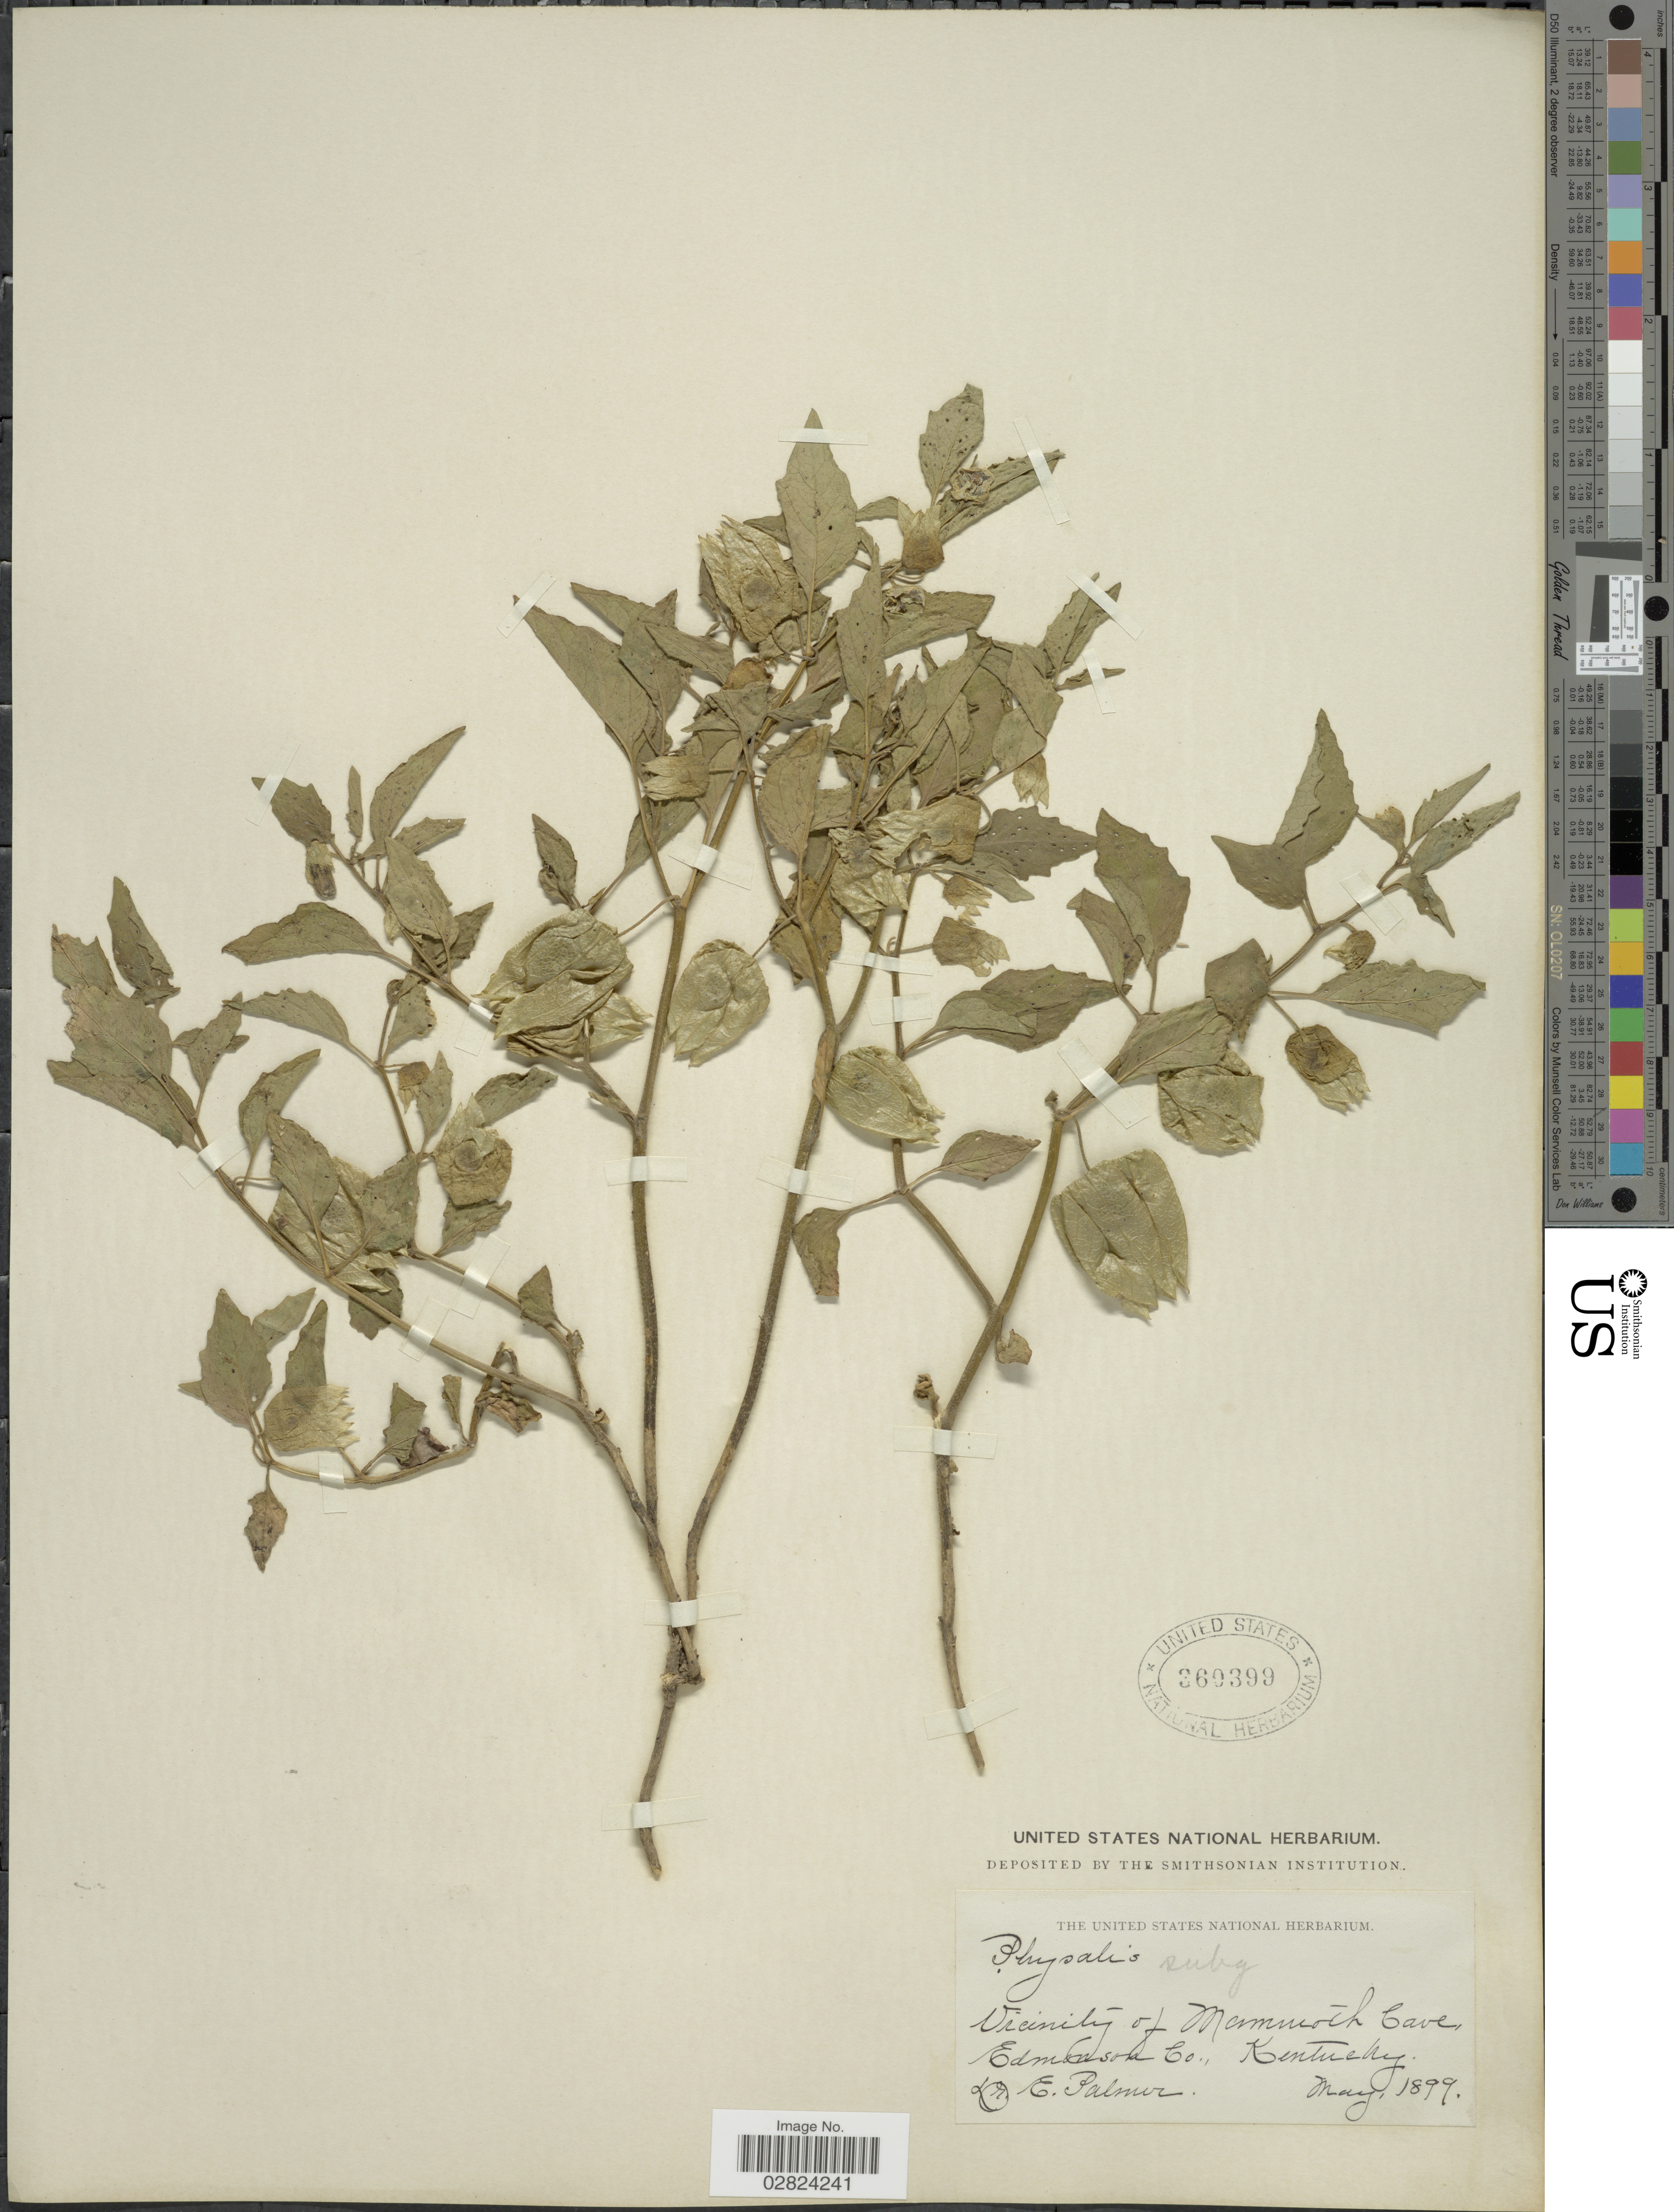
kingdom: Plantae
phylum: Tracheophyta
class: Magnoliopsida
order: Solanales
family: Solanaceae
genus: Physalis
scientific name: Physalis subglabrata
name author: Mack. & Bush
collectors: E. Palmer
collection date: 1899-05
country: United States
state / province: Kentucky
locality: Vicinity of Mammoth Cave, Edmonson Co.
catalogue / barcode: US 360399